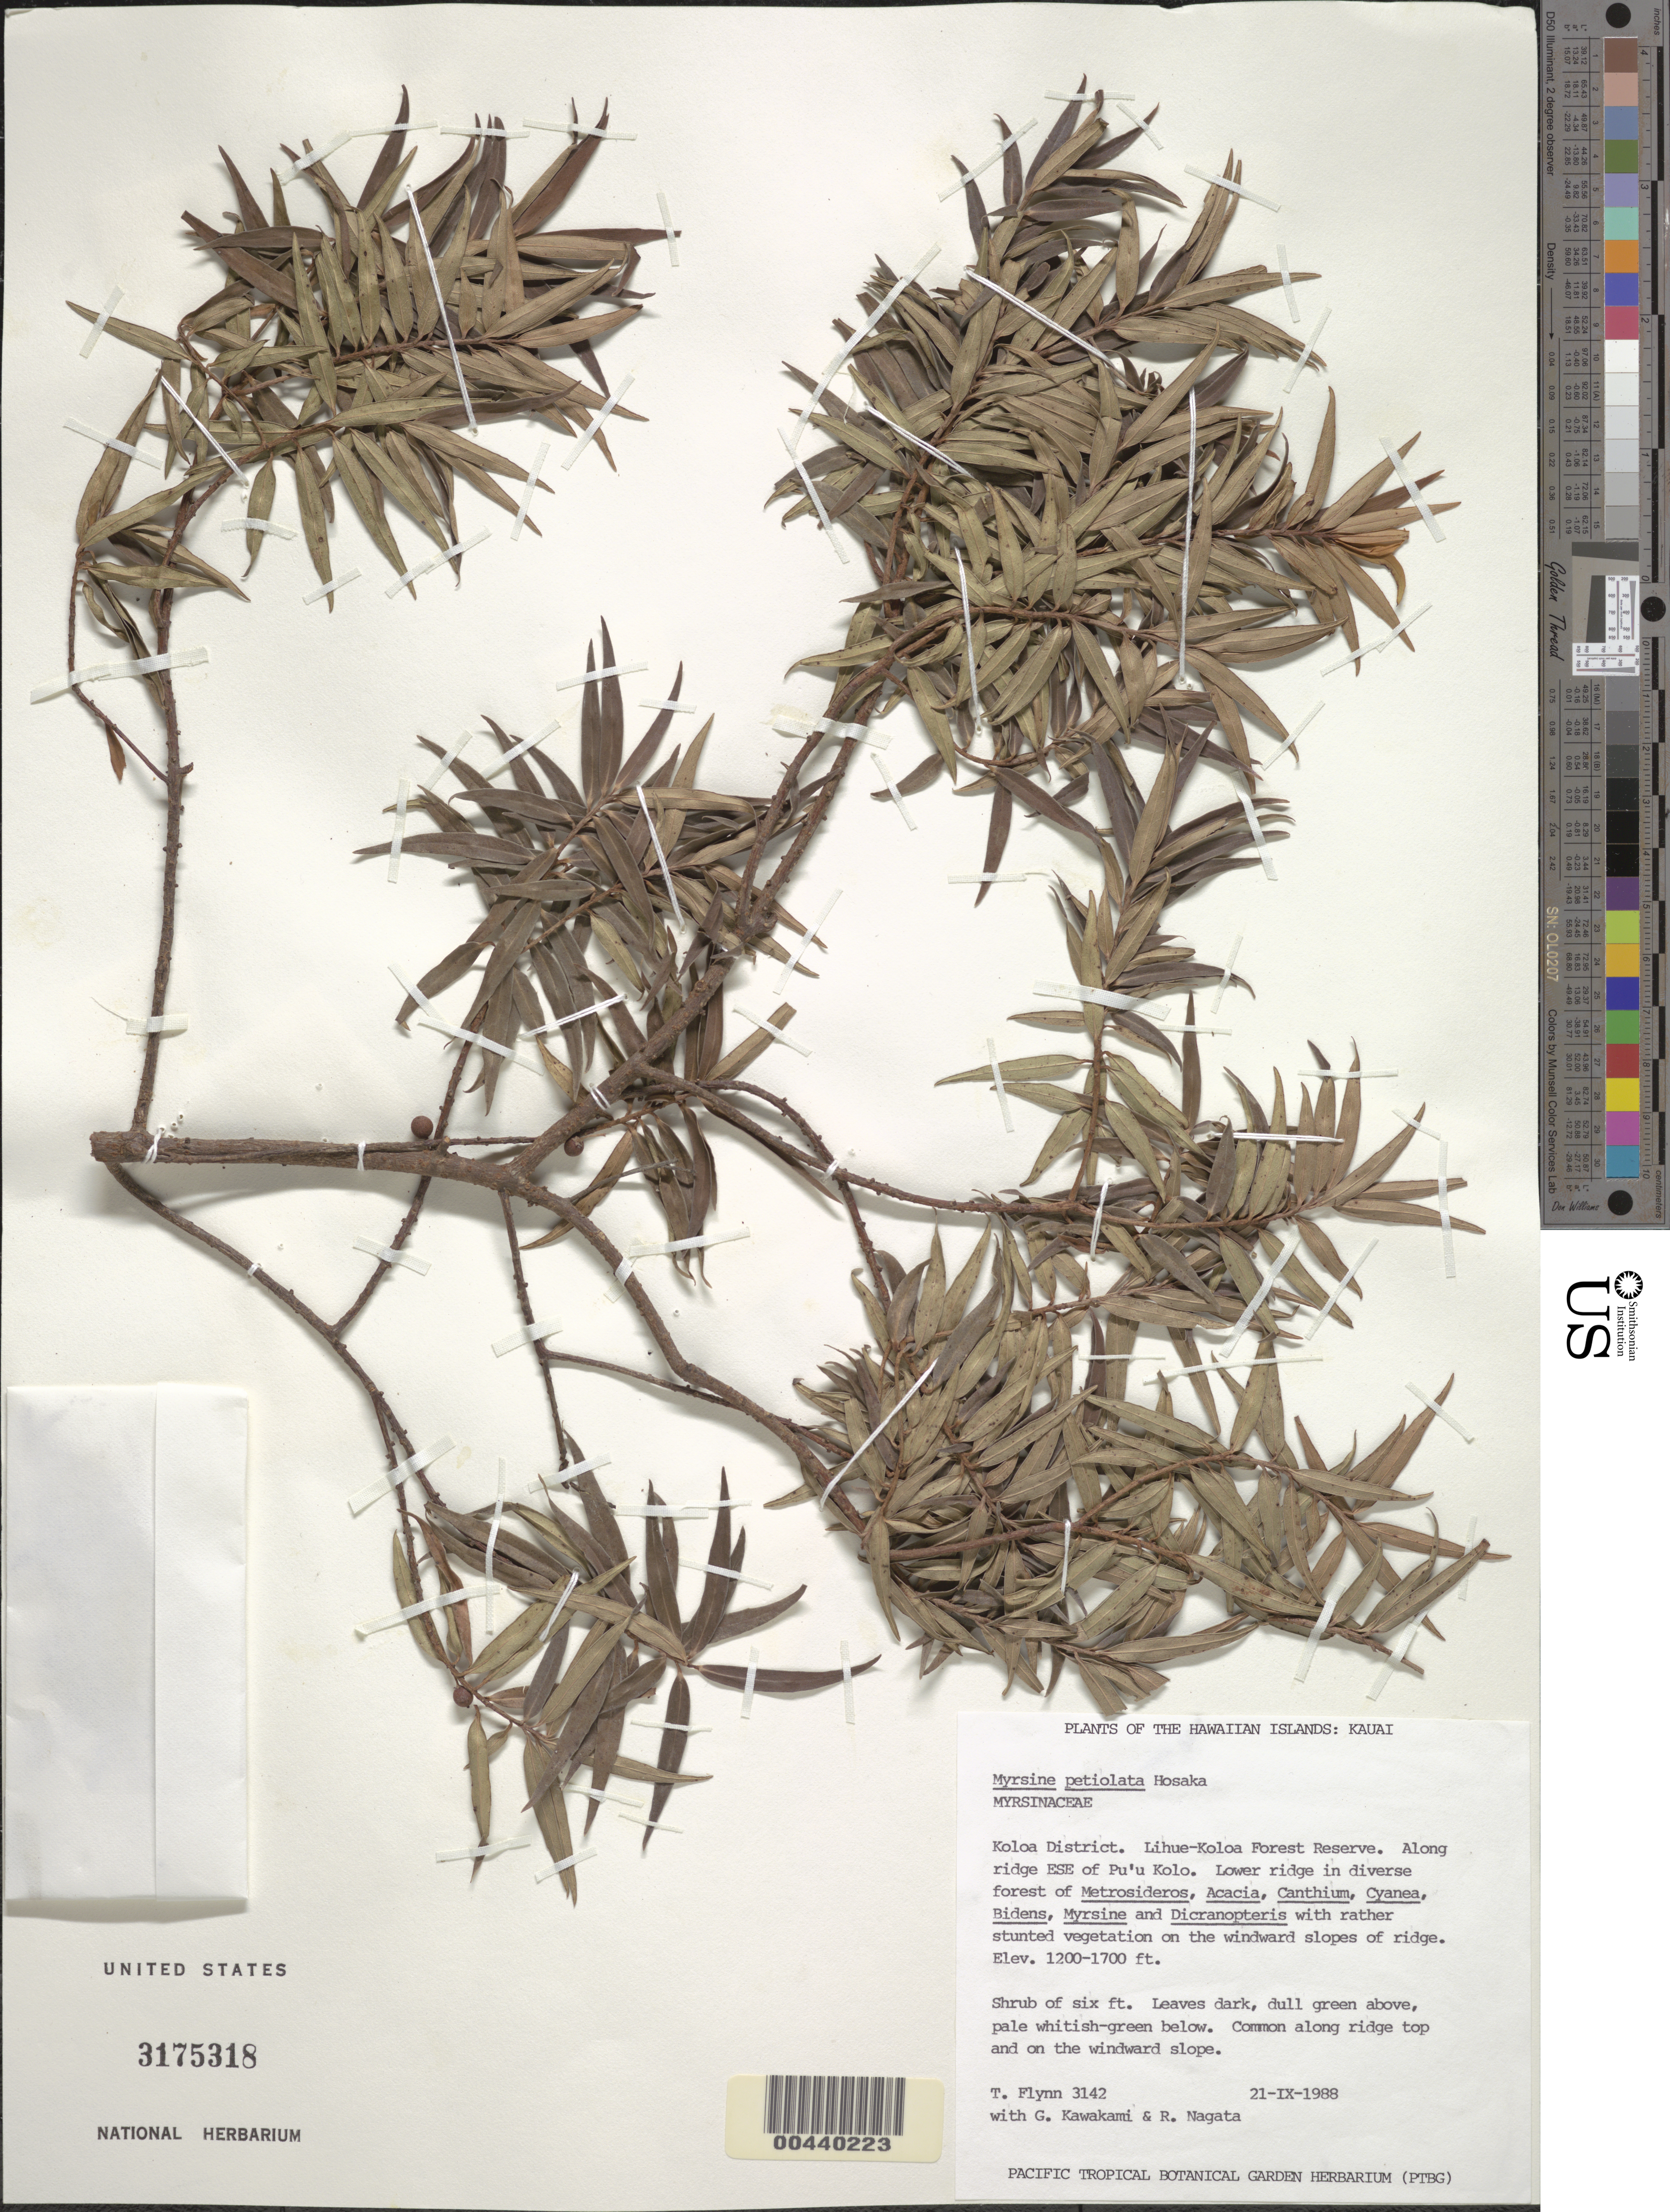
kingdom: Plantae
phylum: Tracheophyta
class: Magnoliopsida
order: Ericales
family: Primulaceae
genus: Myrsine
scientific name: Myrsine petiolata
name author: Hosaka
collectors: T. W. Flynn, G. Kawakami & R. Nagata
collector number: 3142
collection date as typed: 21 Sep 1988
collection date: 1988-09-21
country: United States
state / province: Hawaii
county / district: Kauai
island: Kaua'i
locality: Koloa District. Lihue-Koloa Forest Reserve. Along ridge ESE of Puu Kolo. Lower ridge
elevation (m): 366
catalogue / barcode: US 3175318